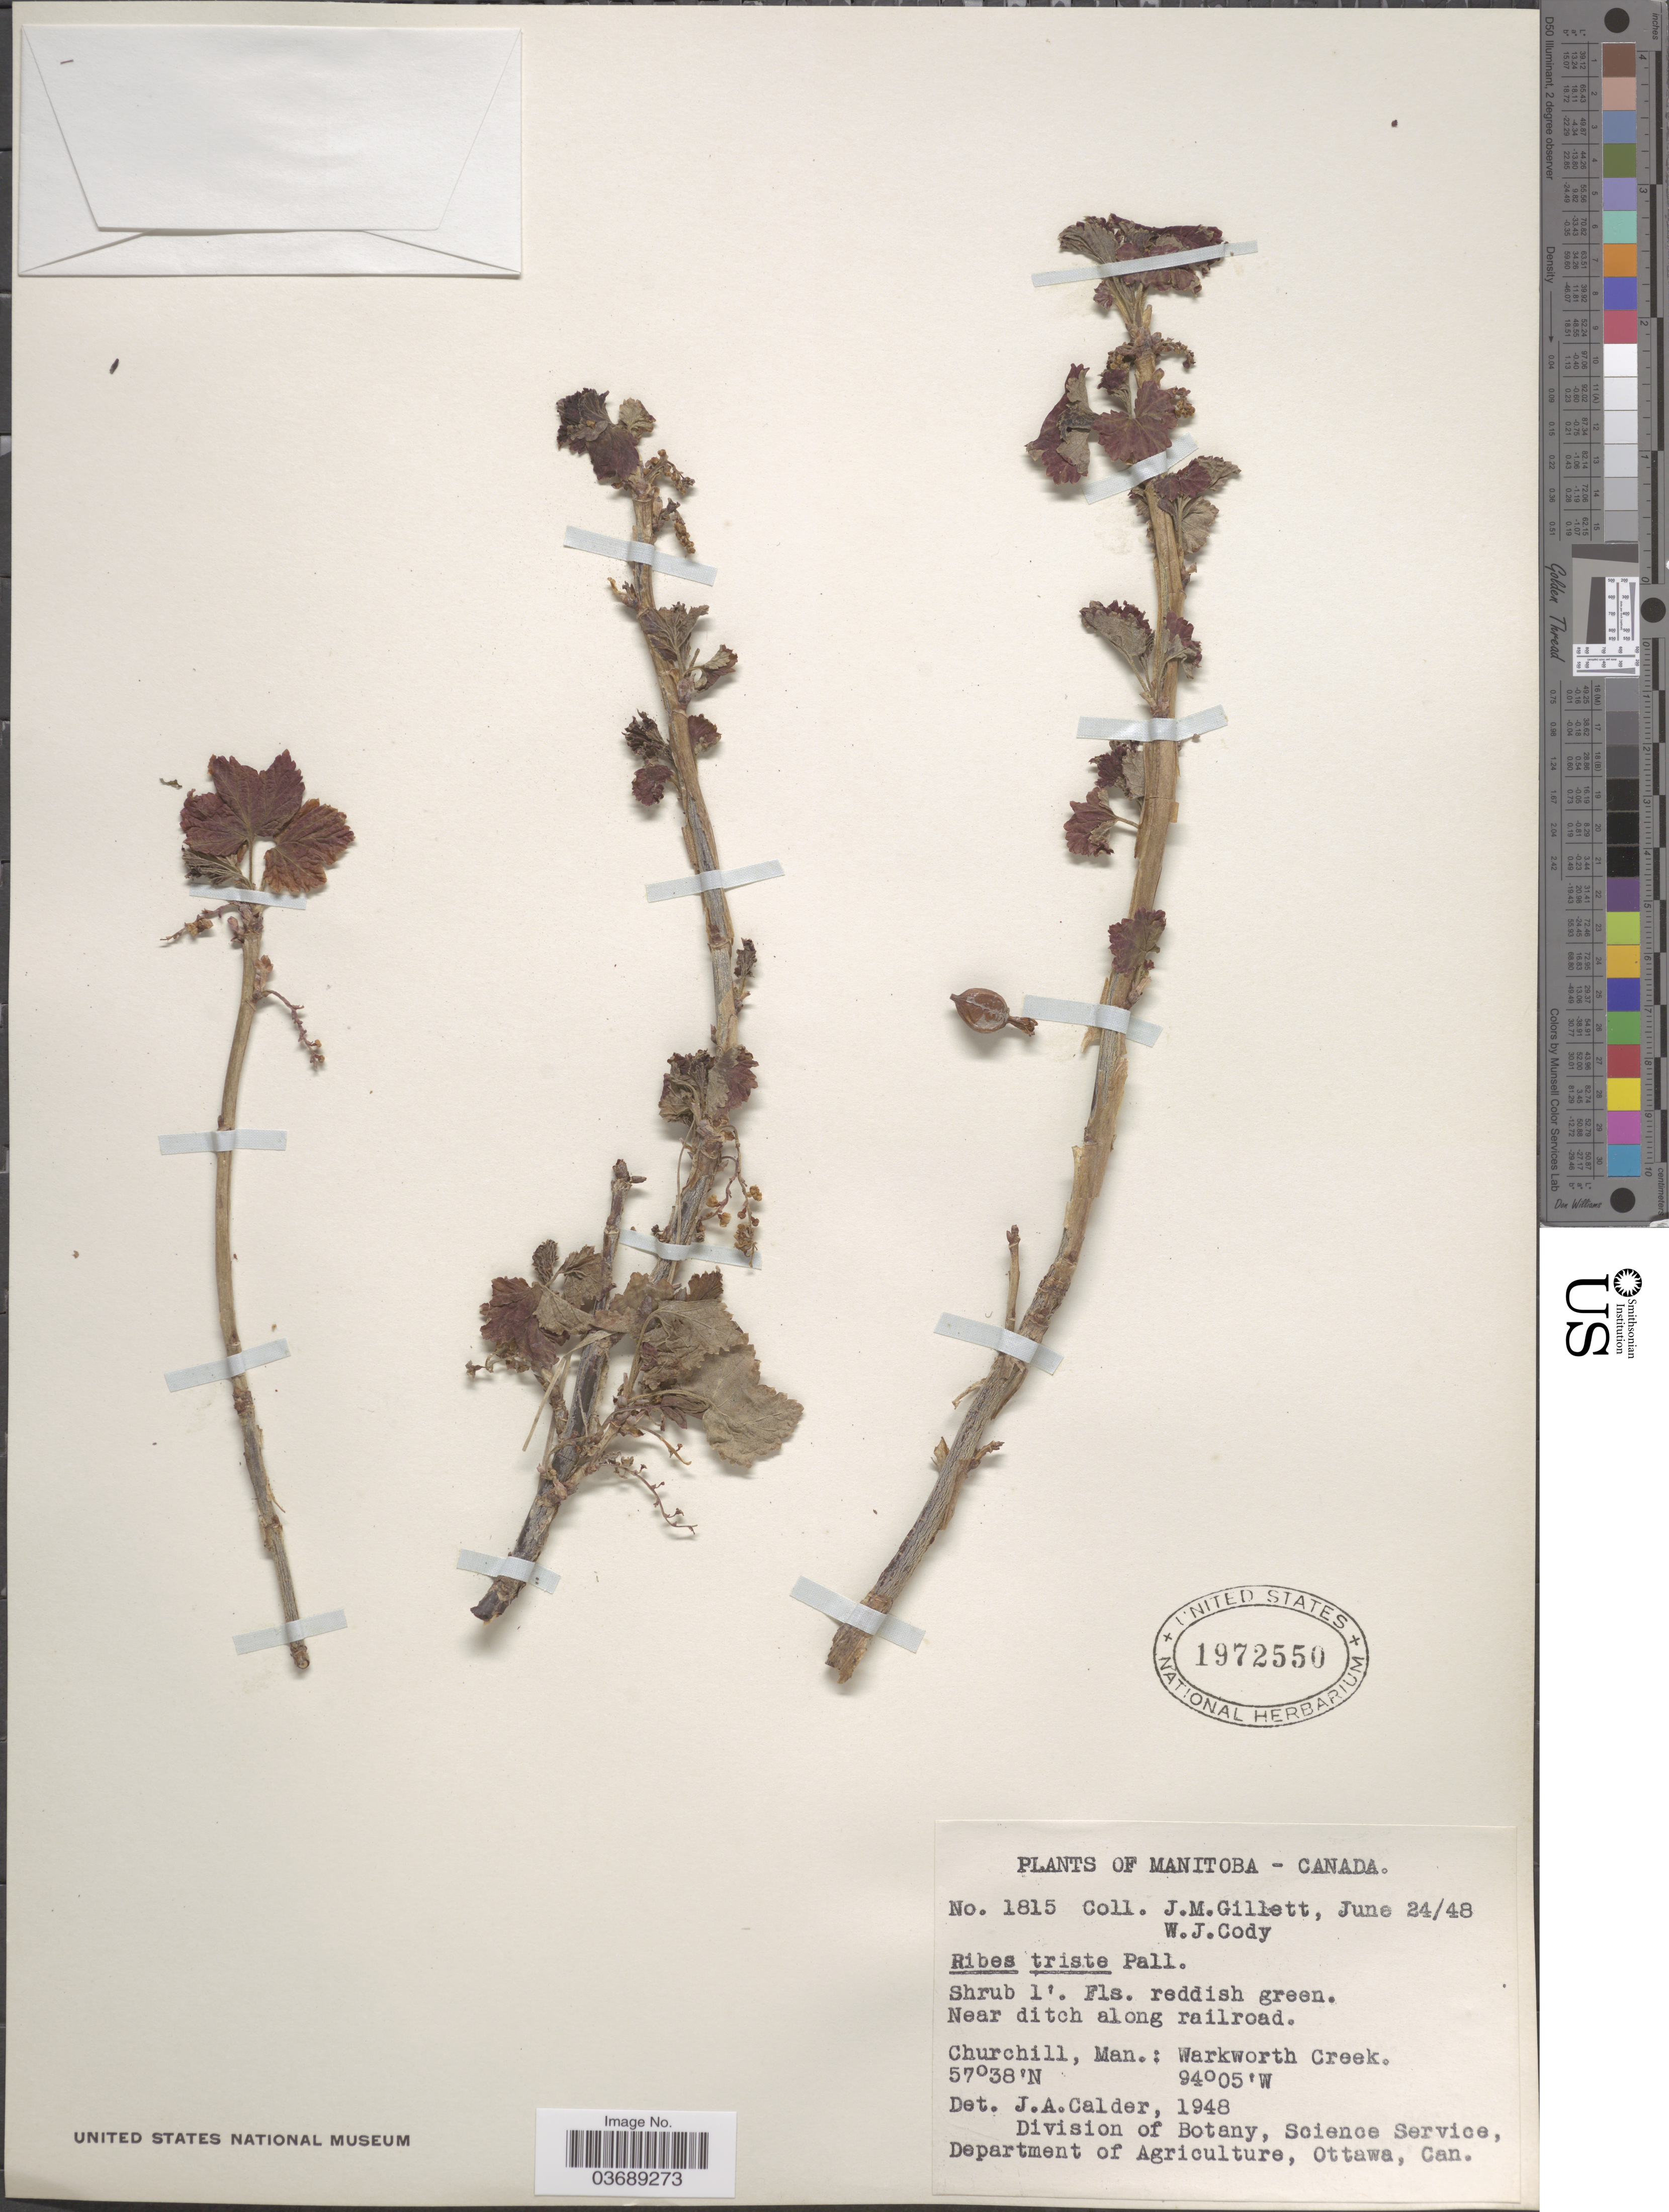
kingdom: Plantae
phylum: Tracheophyta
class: Magnoliopsida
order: Saxifragales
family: Grossulariaceae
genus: Ribes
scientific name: Ribes triste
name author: Pall.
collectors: J. M. Gillett & W. Cody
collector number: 1815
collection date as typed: Transcribed d/m/y: 24/6/48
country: Canada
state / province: Manitoba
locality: Near ditch along railroad. Churchill, Man.: Warkworth Creek.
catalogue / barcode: US 1972550